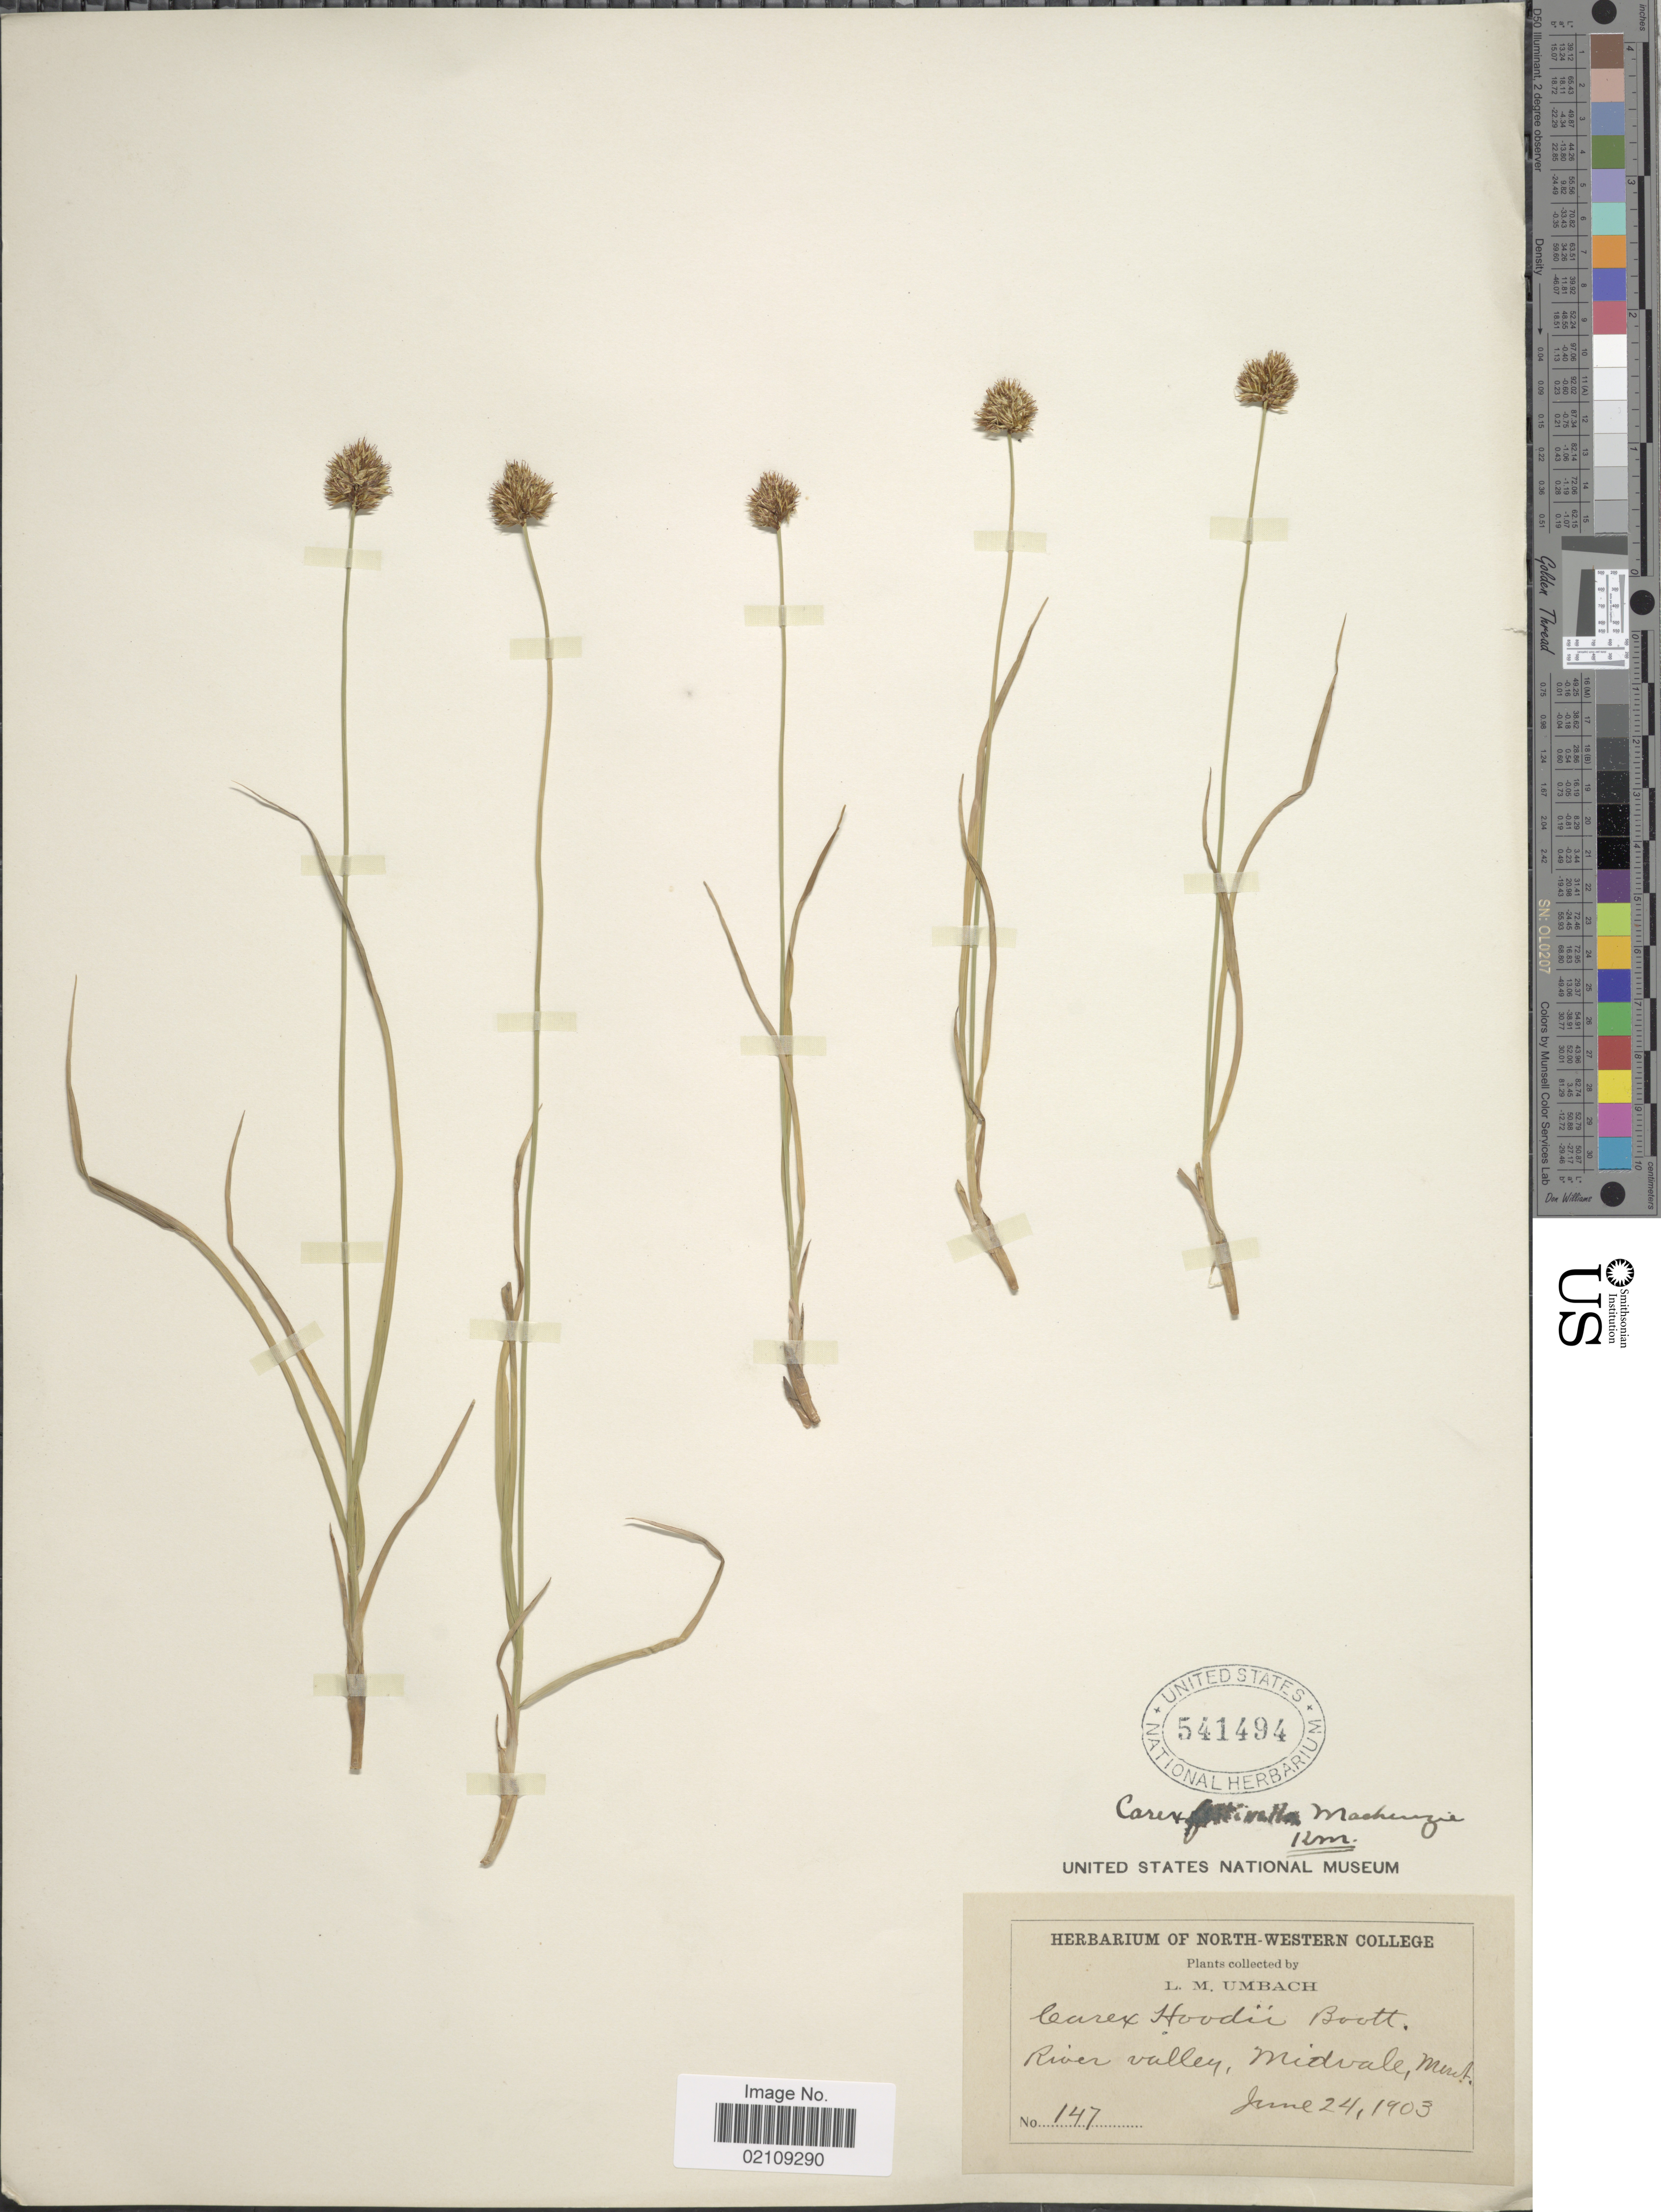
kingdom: Plantae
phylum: Tracheophyta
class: Liliopsida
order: Poales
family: Cyperaceae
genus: Carex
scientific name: Carex microptera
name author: Mack.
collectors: L. M. Umbach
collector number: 147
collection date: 1903-06-24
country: United States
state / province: Montana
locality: River valley, Midvale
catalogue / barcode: US 541494